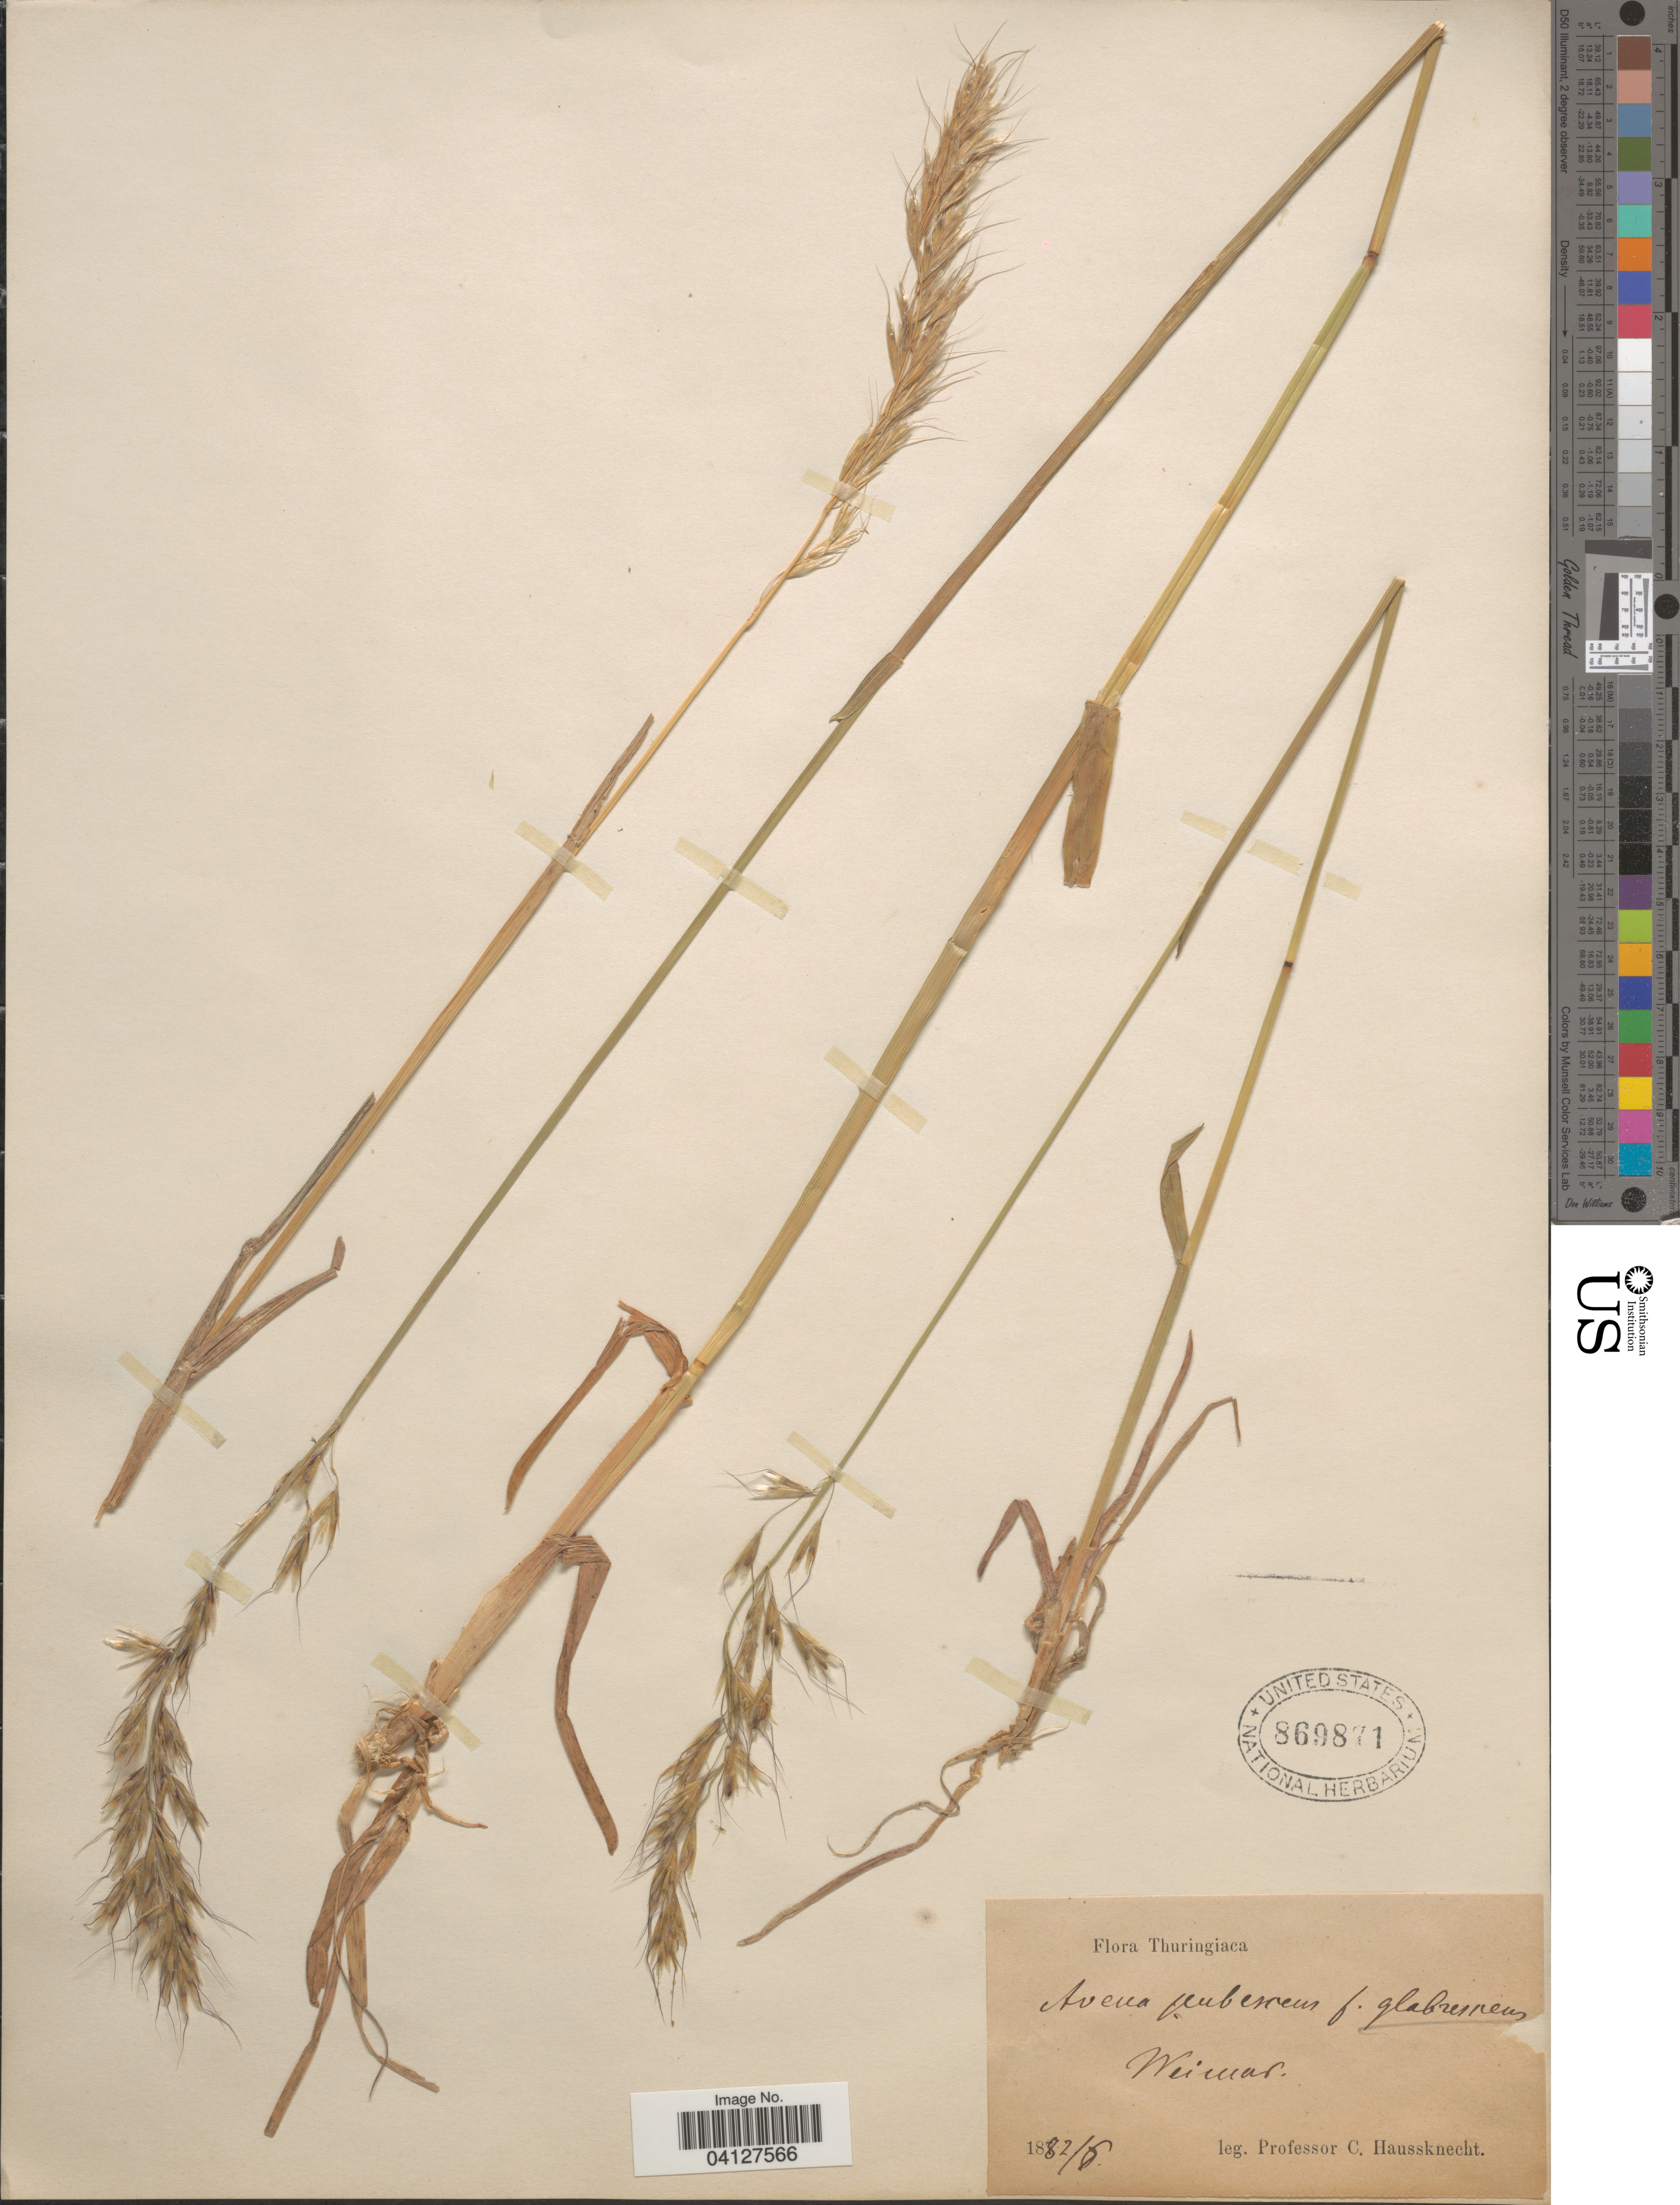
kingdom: Plantae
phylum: Tracheophyta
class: Liliopsida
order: Poales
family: Poaceae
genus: Avena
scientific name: Avena pubescens f. glabrescens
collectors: C. Haussknecht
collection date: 1882-06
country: Germany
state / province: Thuringia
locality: Thuringiaca. Weimar.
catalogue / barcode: US 869871